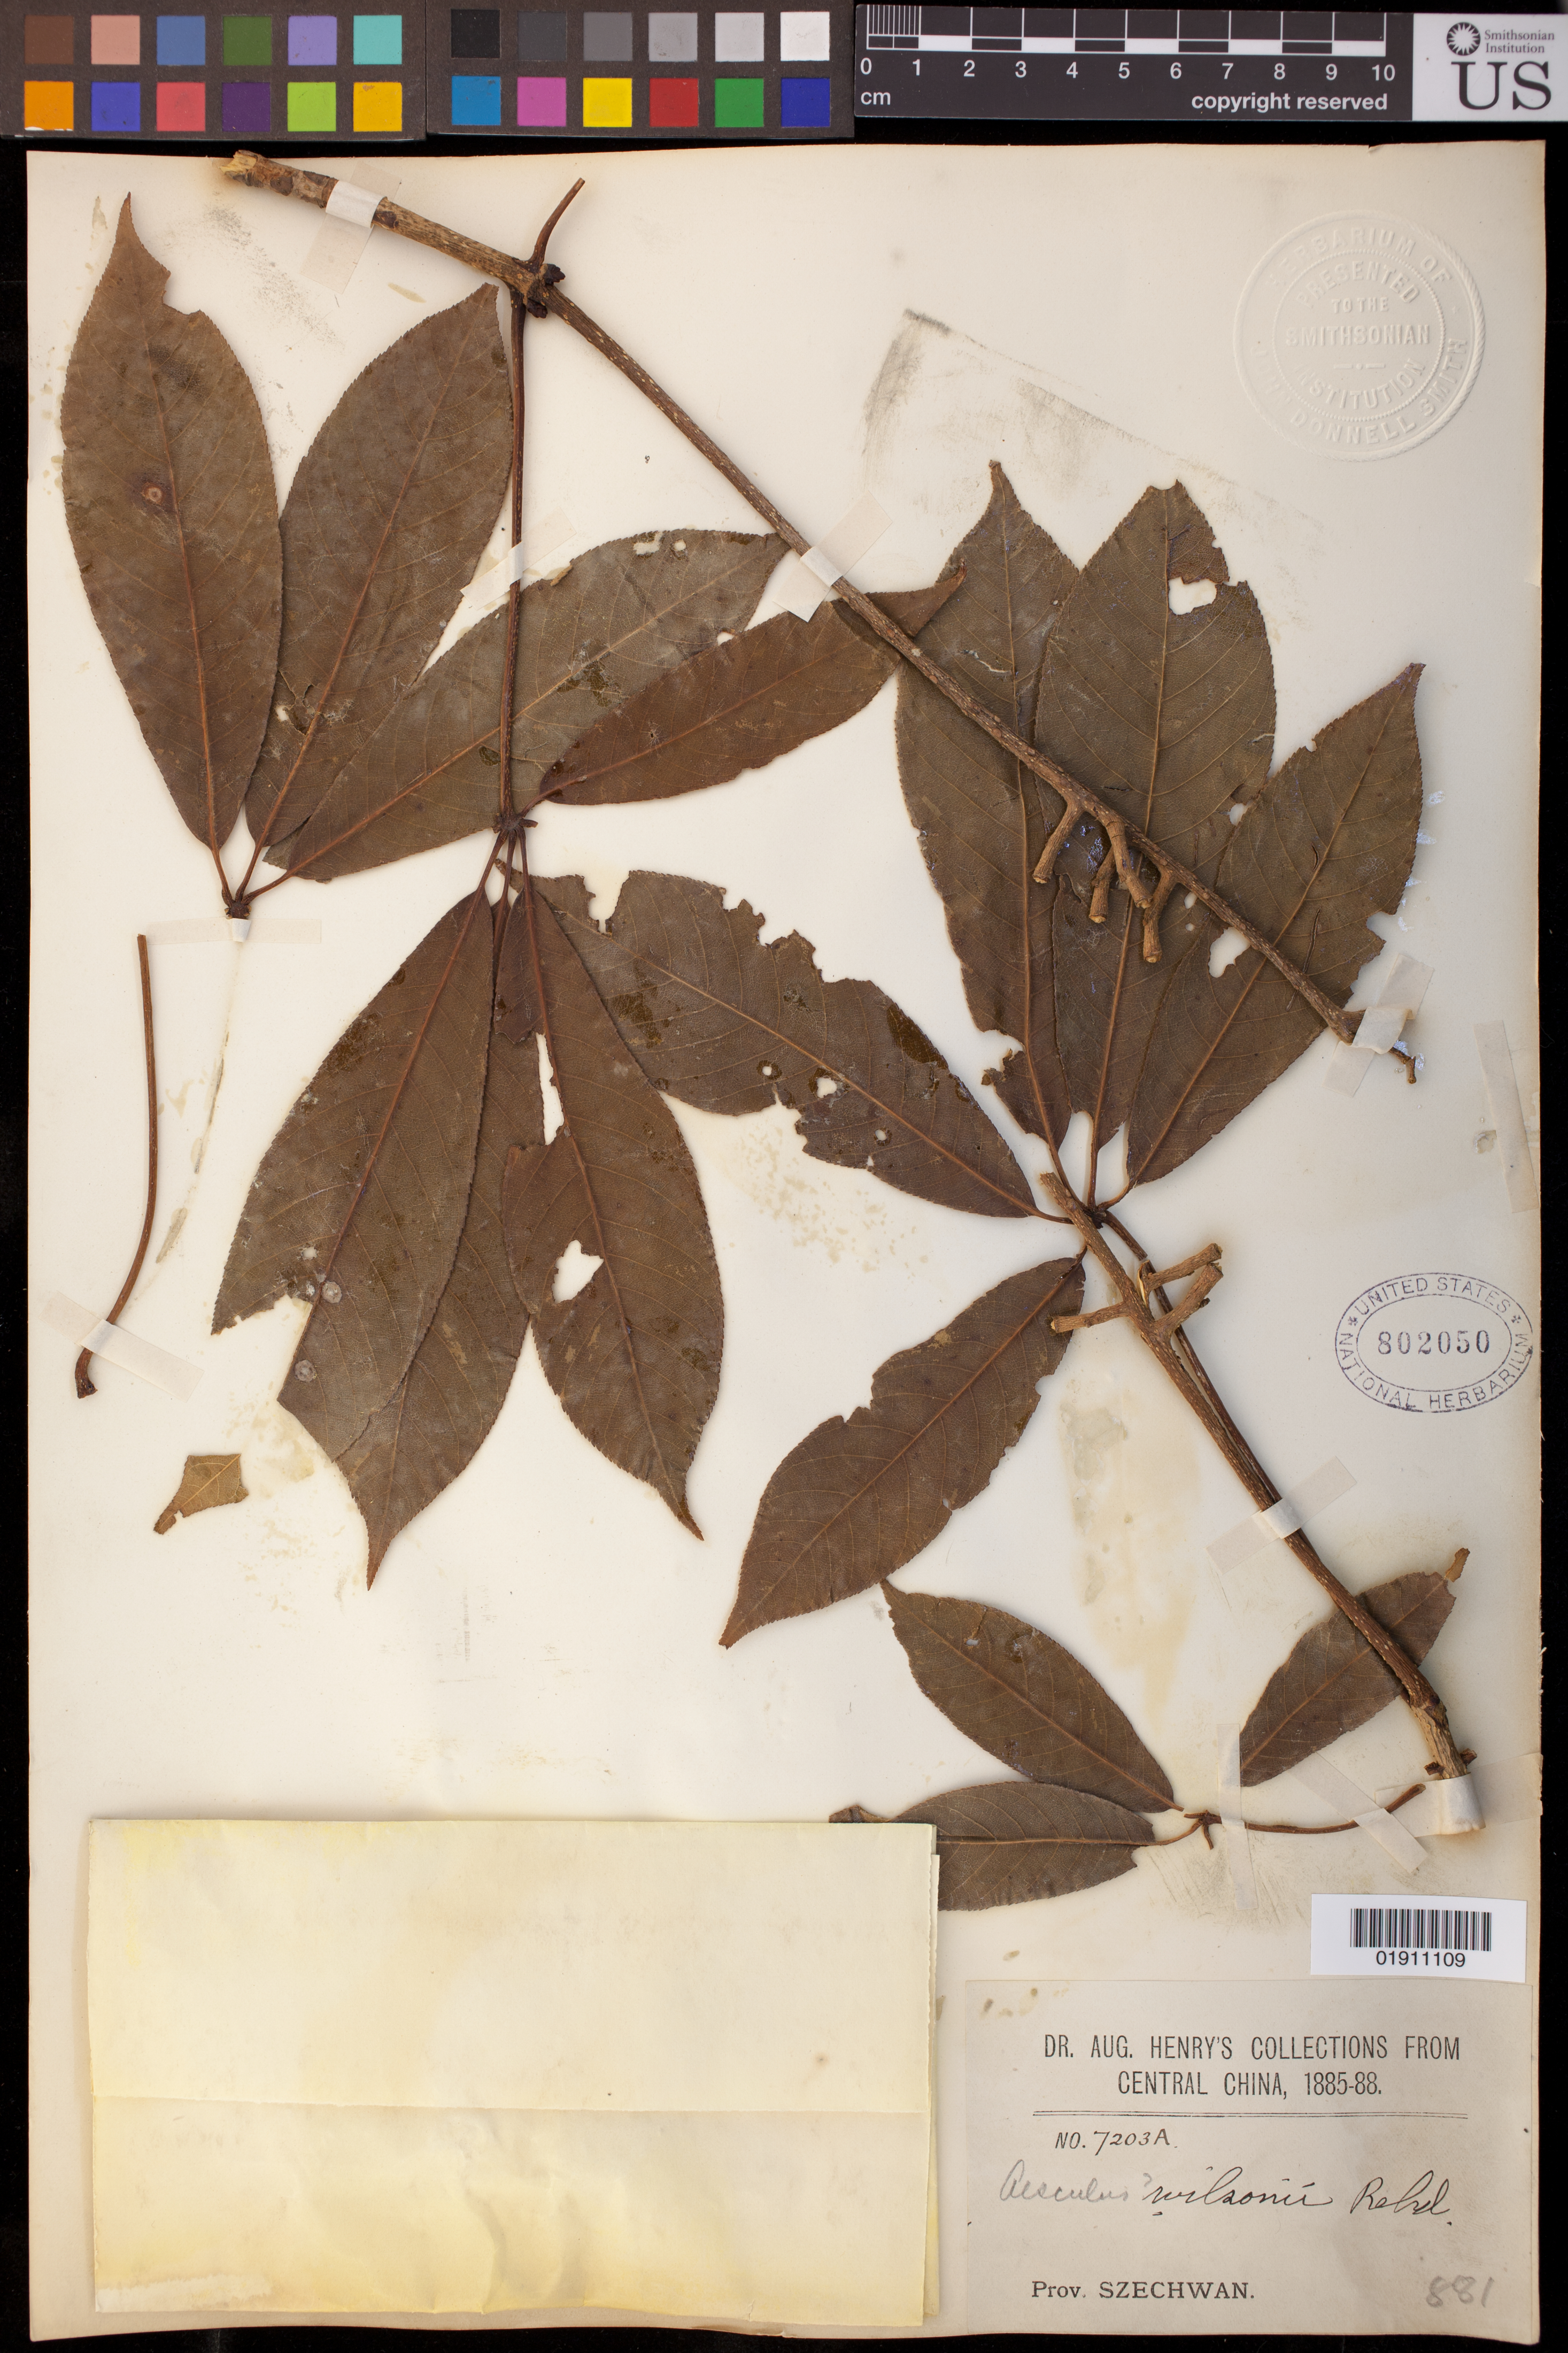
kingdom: Plantae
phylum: Tracheophyta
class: Magnoliopsida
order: Sapindales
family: Sapindaceae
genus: Aesculus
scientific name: Aesculus wilsonii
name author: Rehder in Sarg.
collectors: A. Henry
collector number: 7203 A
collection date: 1885/1888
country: China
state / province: Sichuan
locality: Prov. Szechwan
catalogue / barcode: US 802050